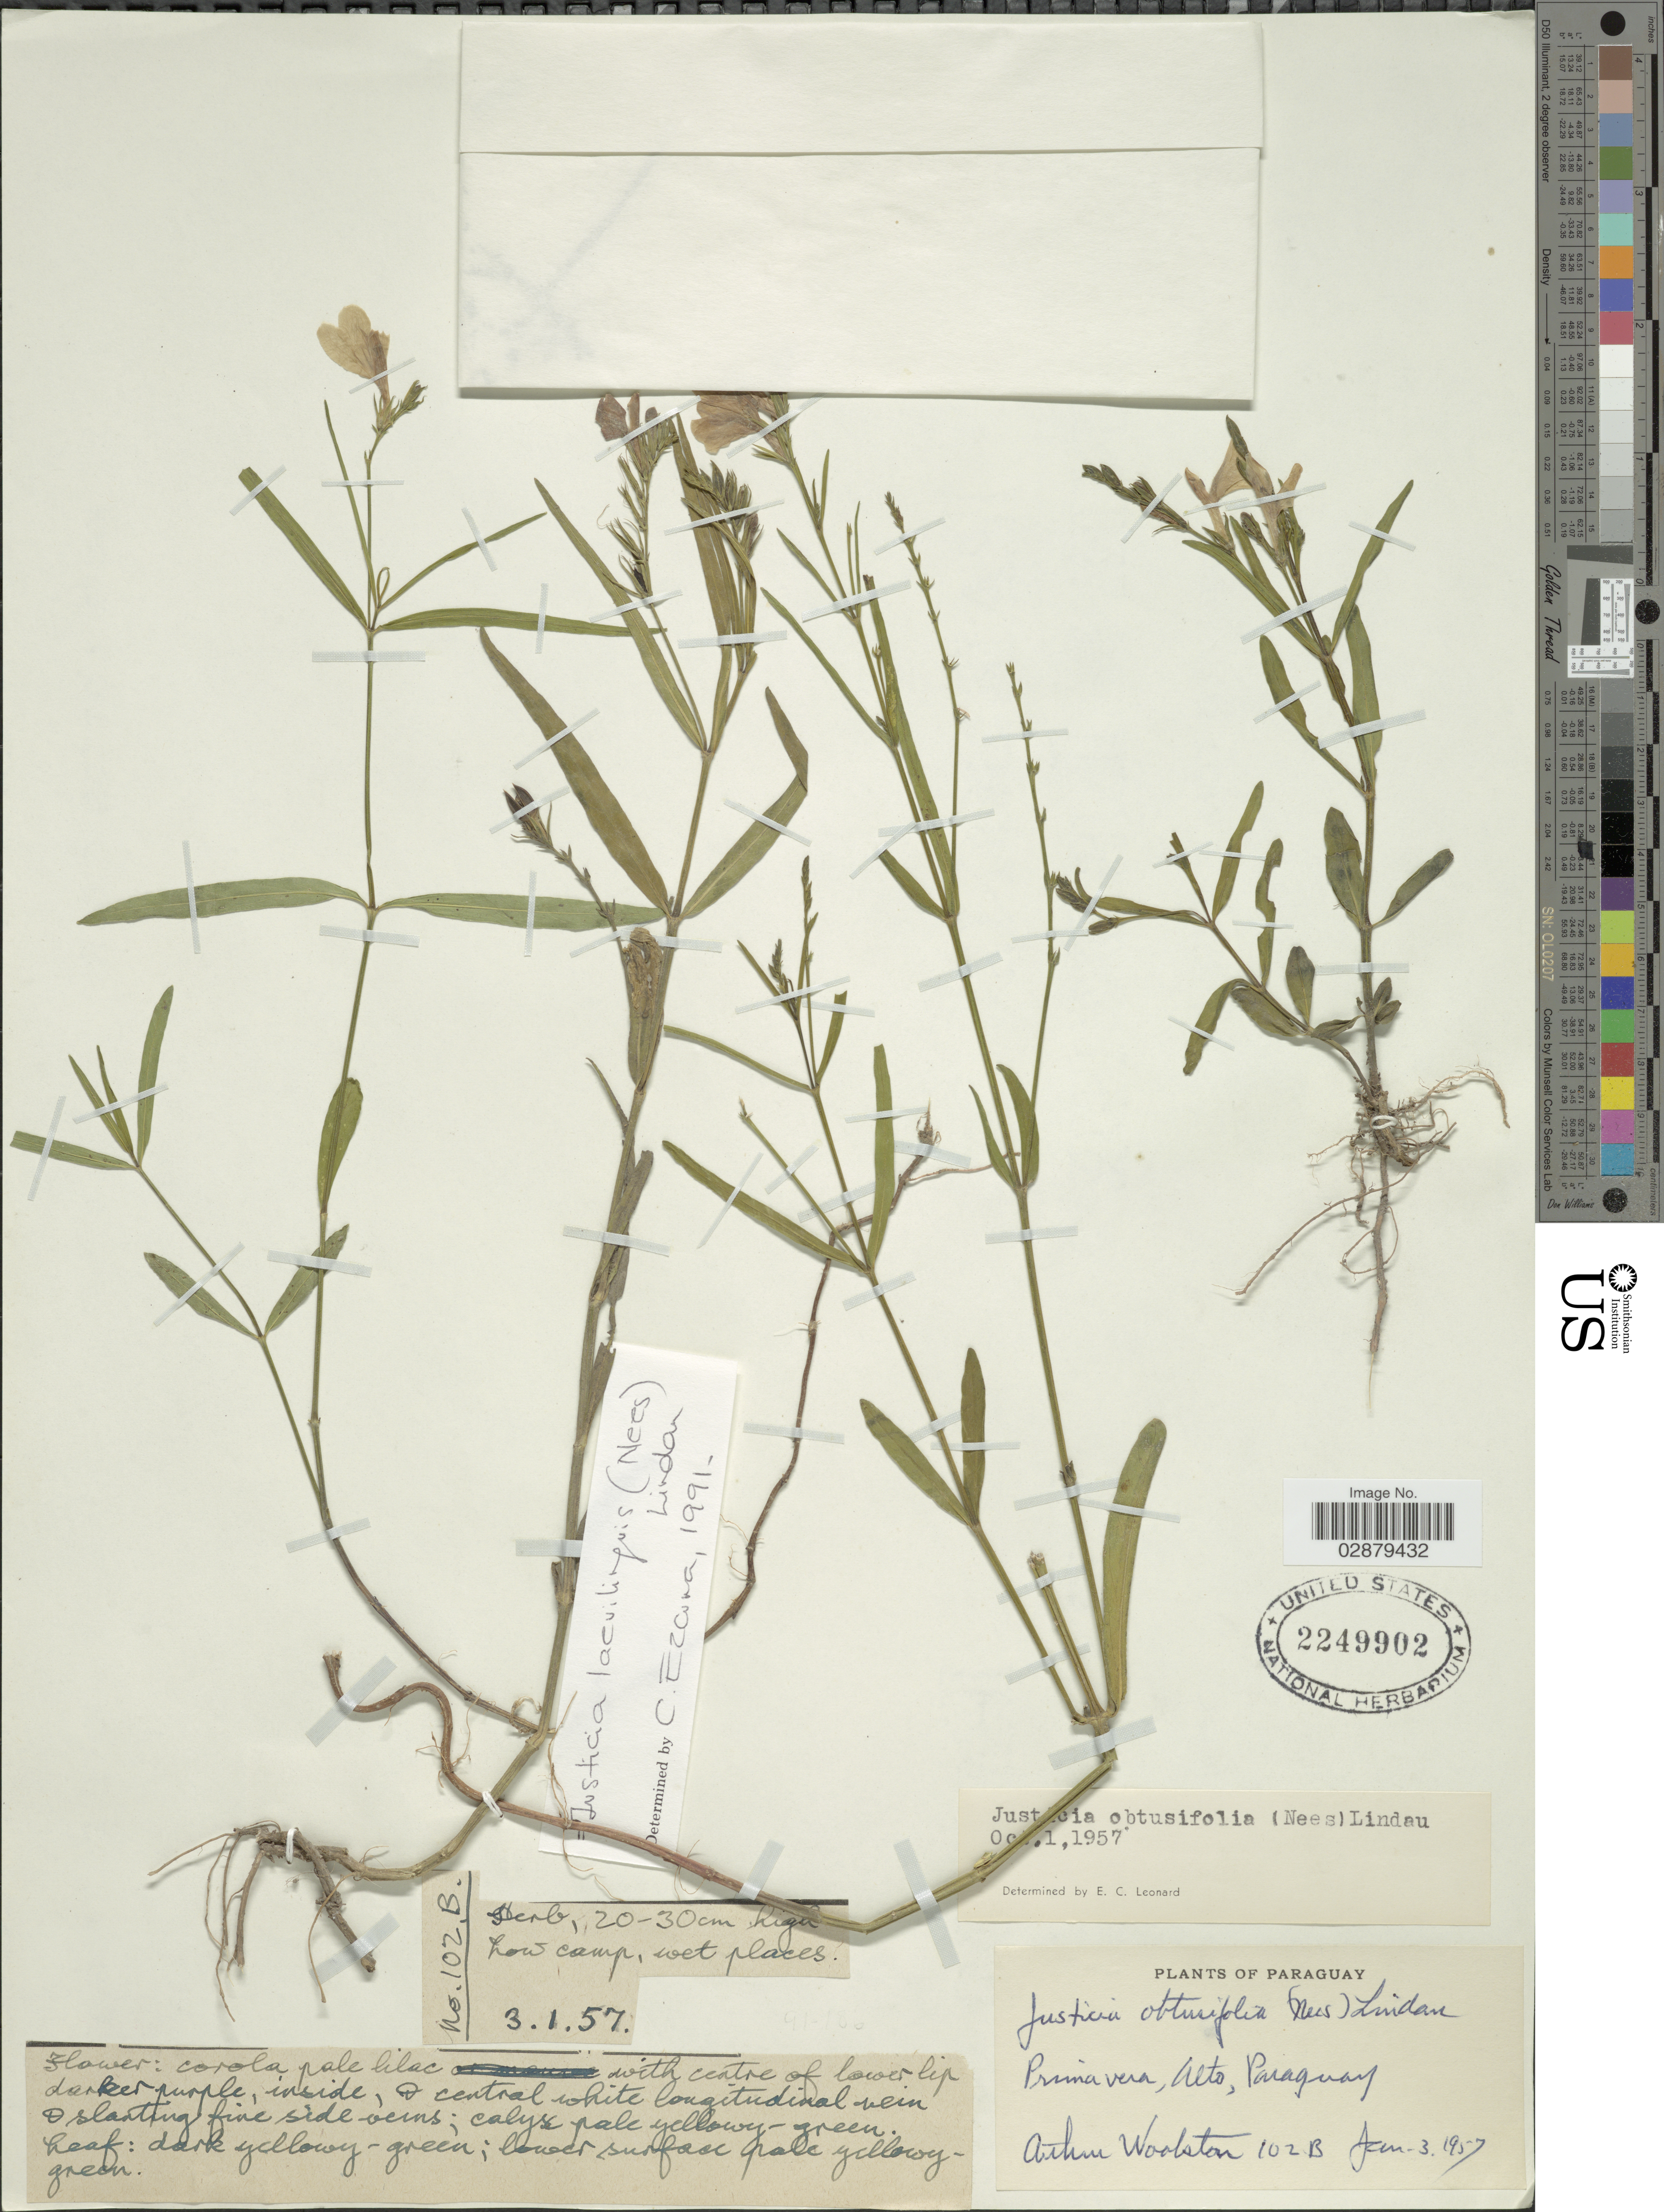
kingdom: Plantae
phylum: Tracheophyta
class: Magnoliopsida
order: Lamiales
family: Acanthaceae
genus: Justicia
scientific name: Justicia laevilinguis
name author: (Nees) Lindau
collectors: A. L. Woolston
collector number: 102B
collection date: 1957-01-03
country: Paraguay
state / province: Alto Paraguay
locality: Primavera, Alto.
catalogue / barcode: US 2249902